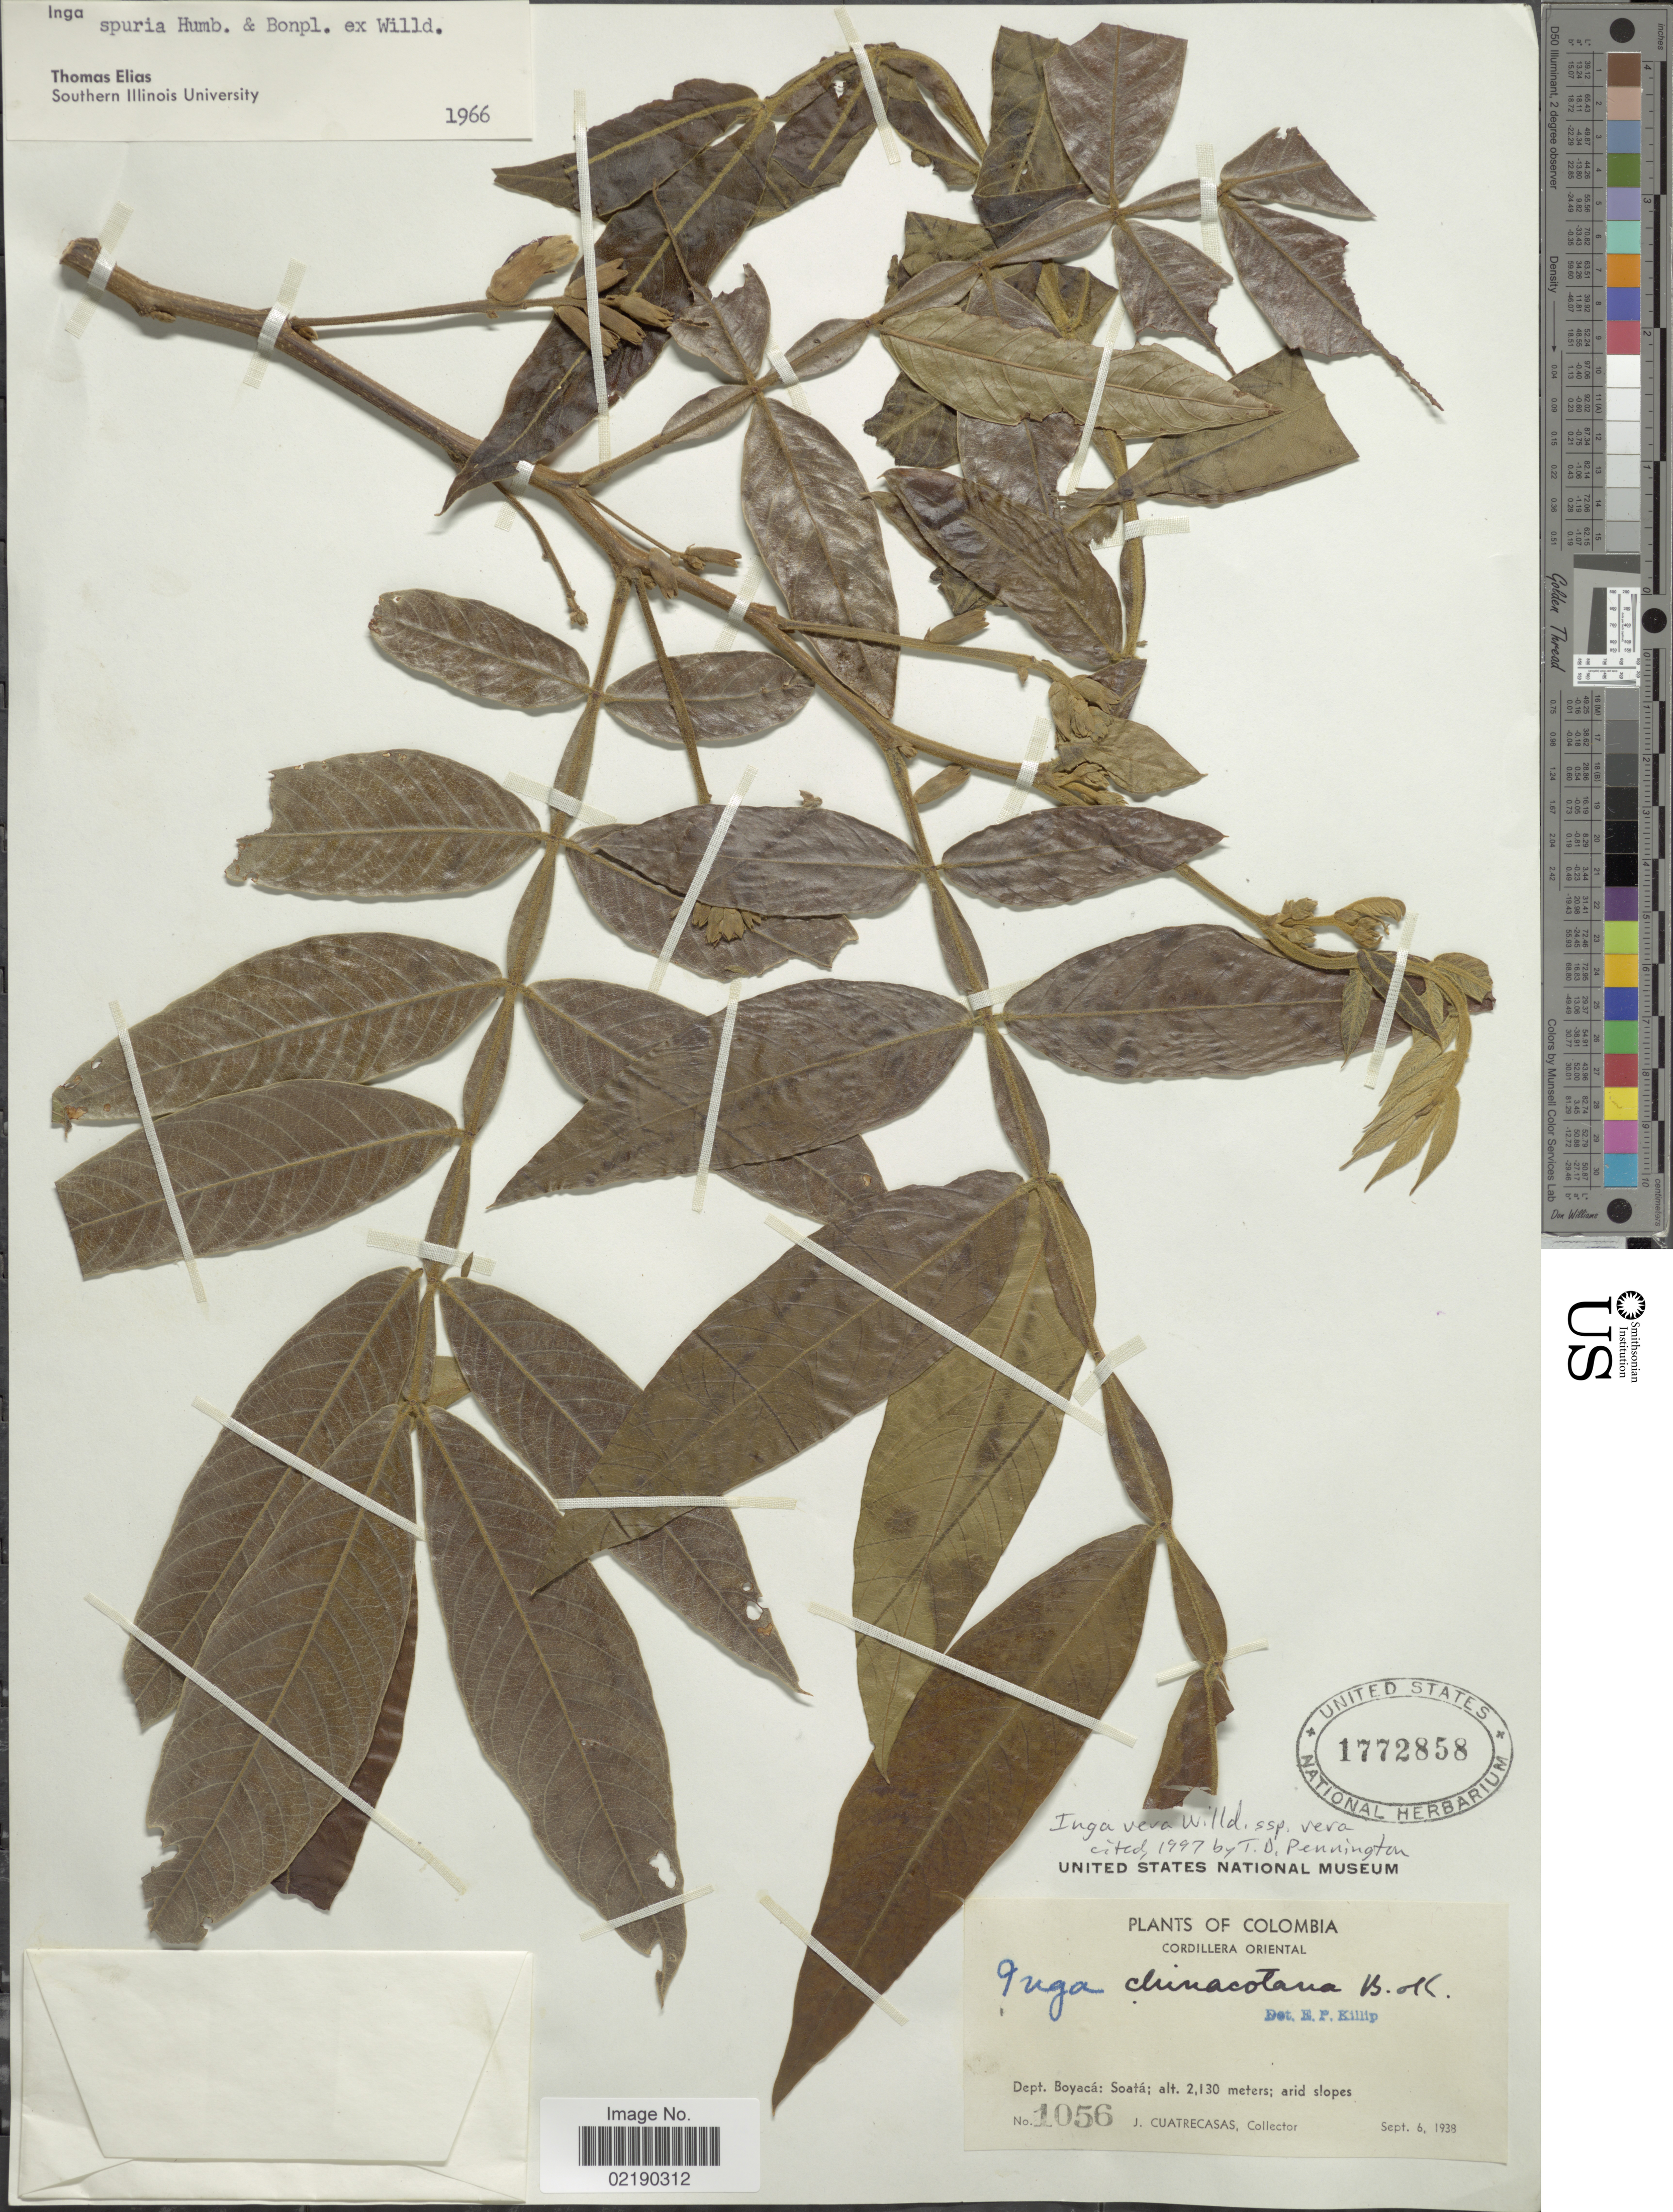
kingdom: Plantae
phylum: Tracheophyta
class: Magnoliopsida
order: Fabales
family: Fabaceae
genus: Inga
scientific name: Inga vera subsp. vera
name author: Willd.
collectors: J. Cuatrecasas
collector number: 1056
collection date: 1938-09-06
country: Colombia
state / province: Boyacá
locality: Cordillera Oriental. Dept. Boyaca: Soata.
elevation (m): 2130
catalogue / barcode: US 1772858